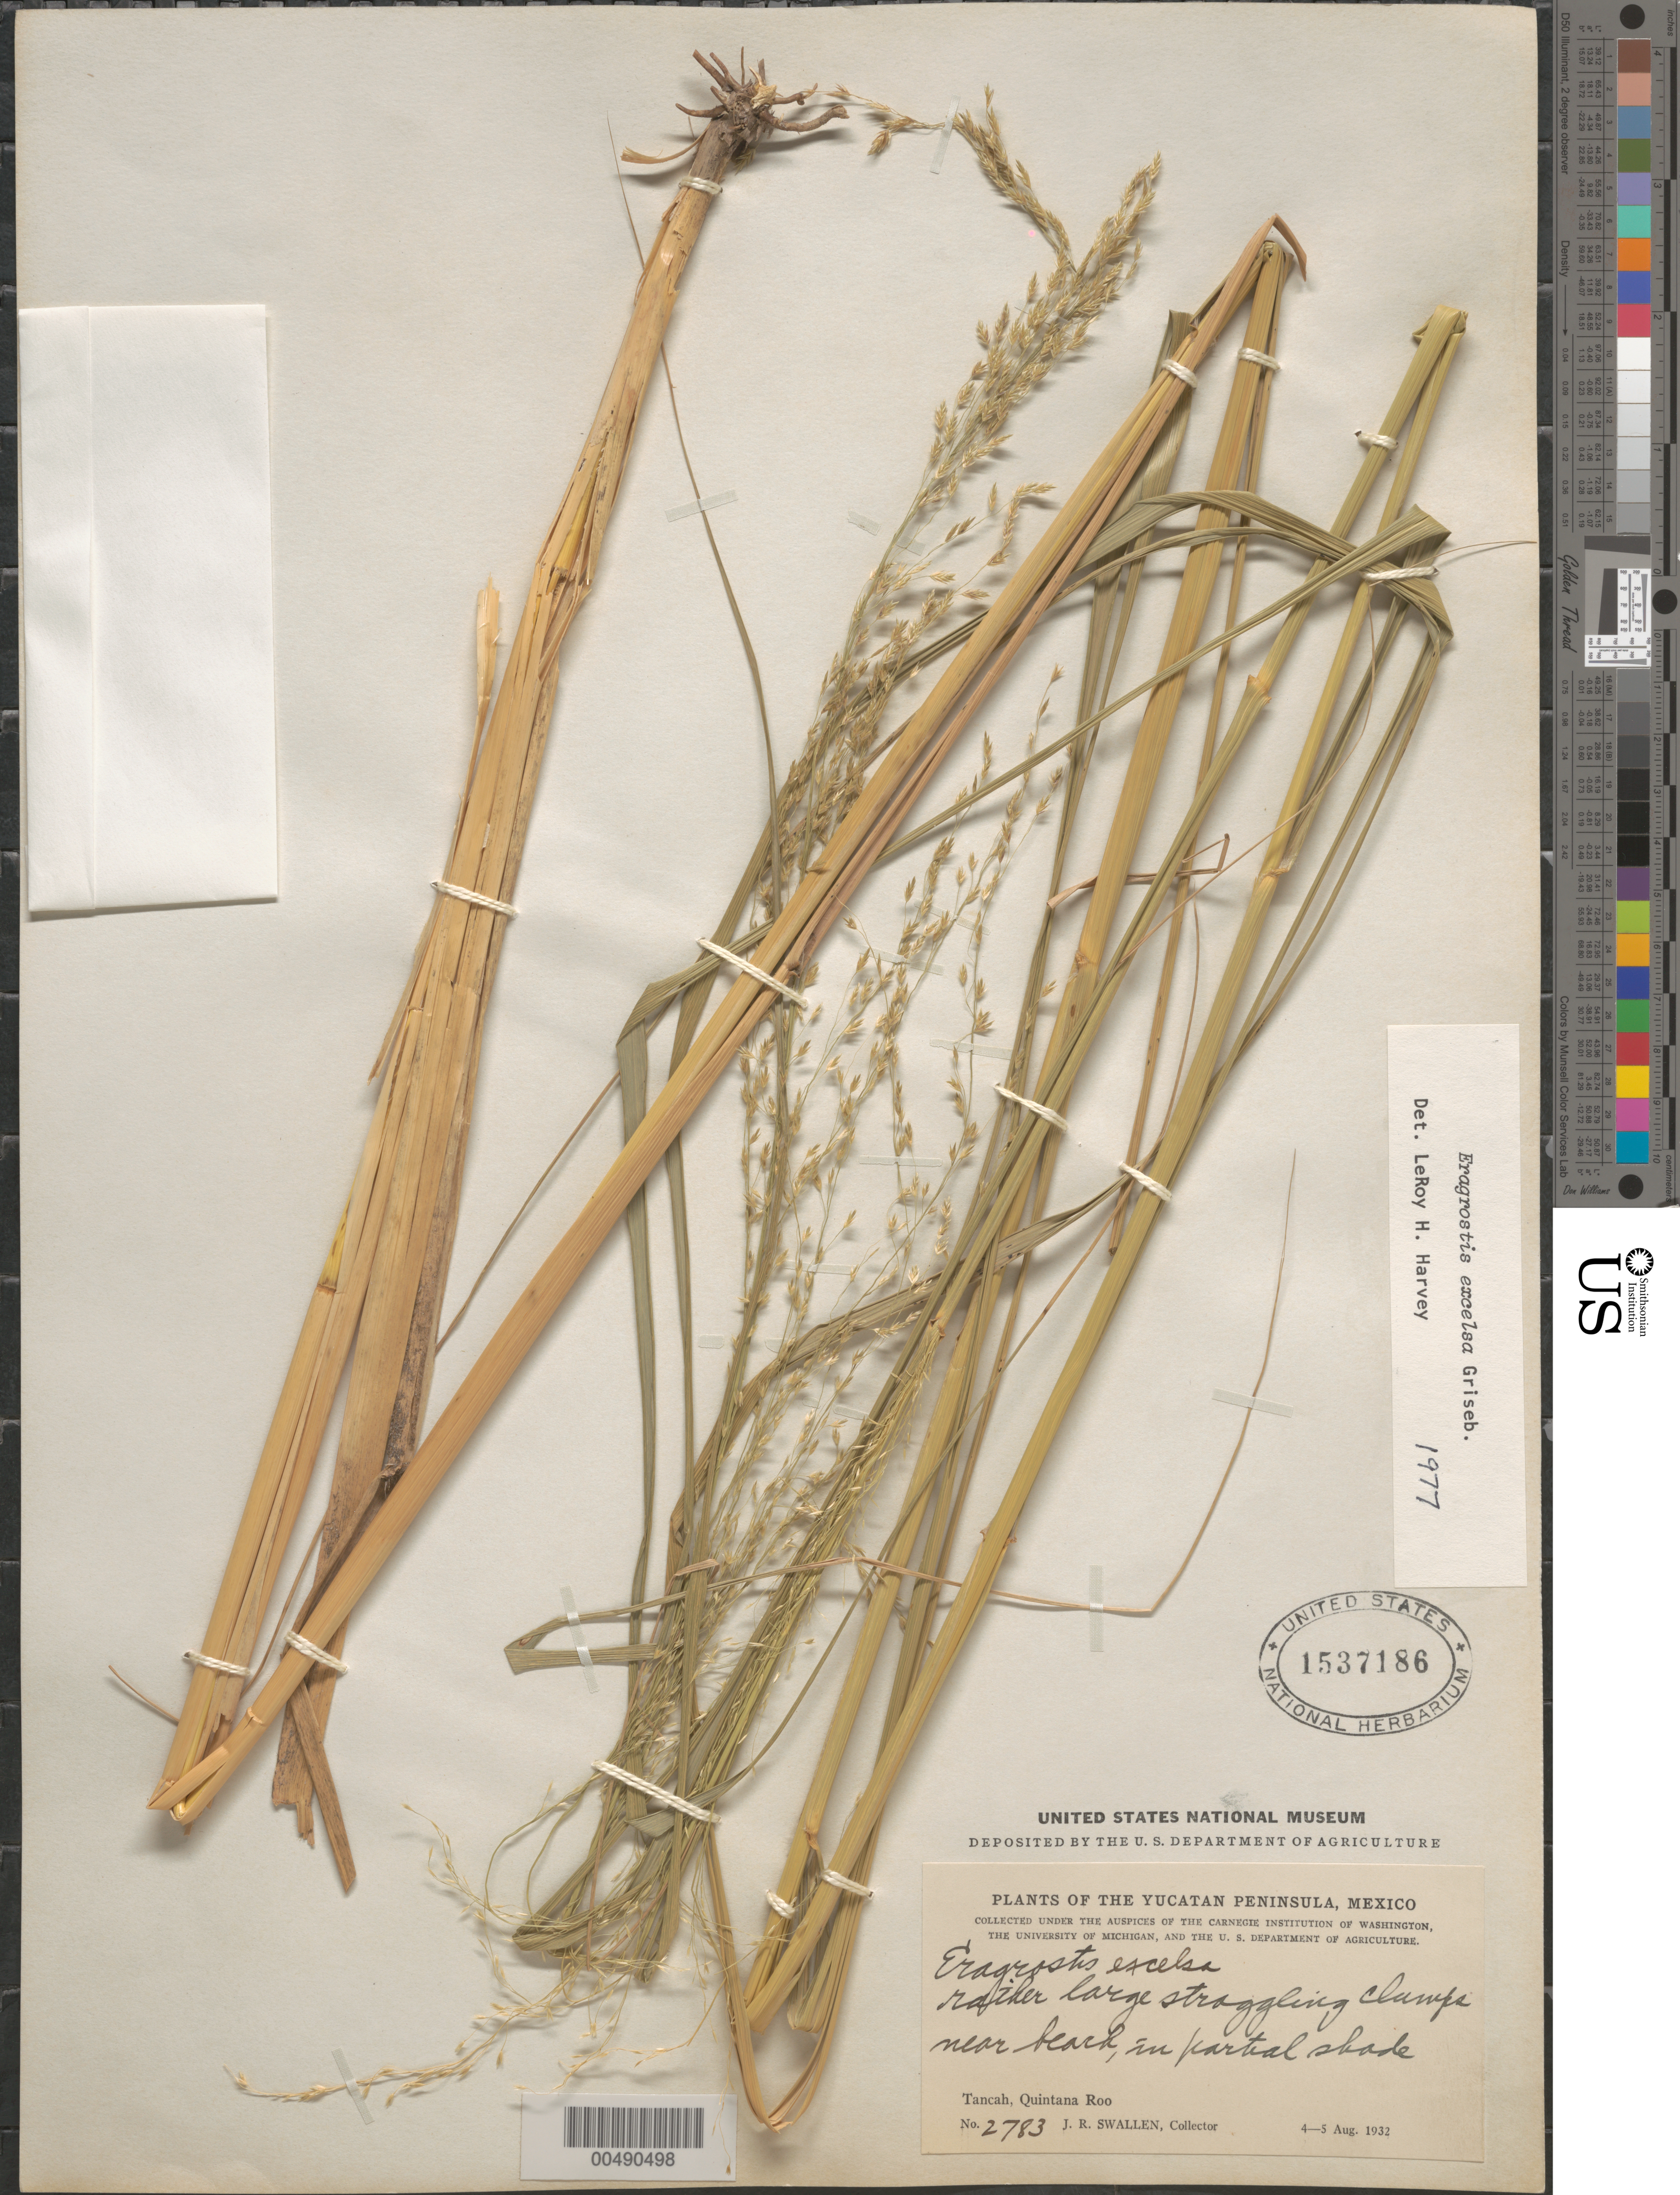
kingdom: Plantae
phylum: Tracheophyta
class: Liliopsida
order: Poales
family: Poaceae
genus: Eragrostis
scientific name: Eragrostis excelsa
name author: Griseb.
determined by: Harvey, L. H.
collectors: J. R. Swallen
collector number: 2783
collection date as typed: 4 Aug 1932 to 5 Aug 1932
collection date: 1932-08-04/1932-08-05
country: Mexico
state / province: Quintana Roo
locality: Tancah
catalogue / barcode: US 1537186